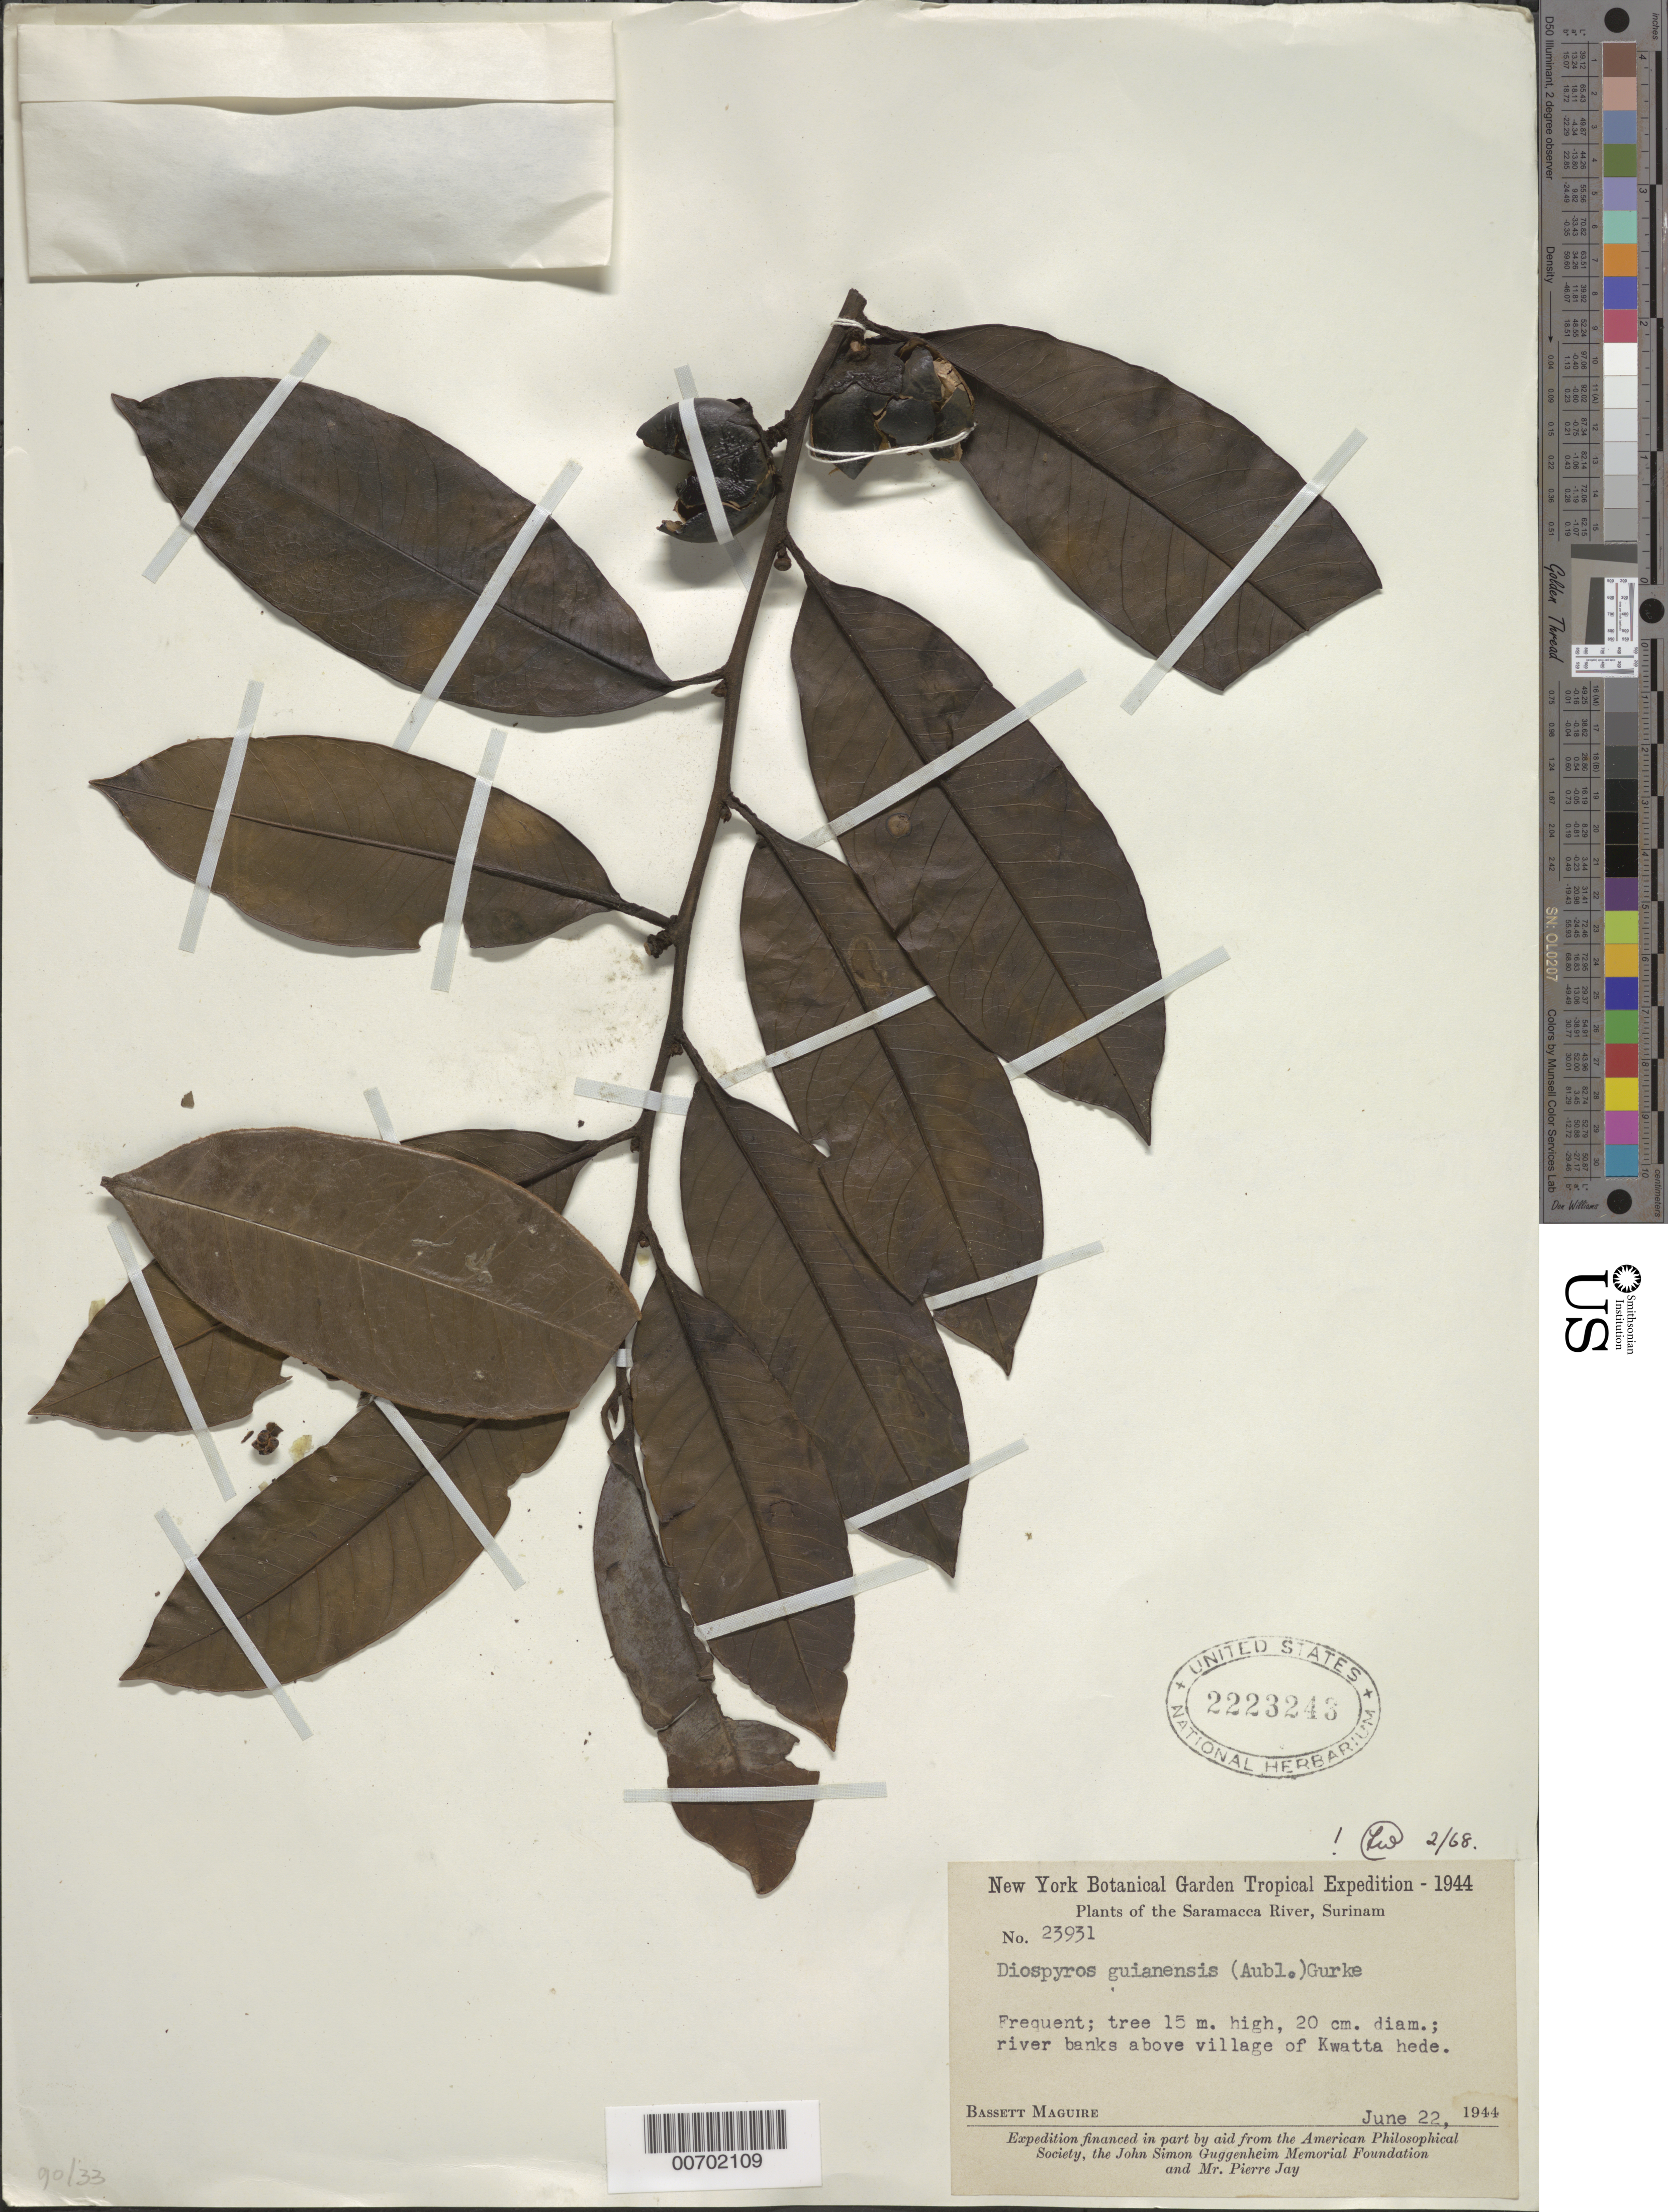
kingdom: Plantae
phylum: Tracheophyta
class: Magnoliopsida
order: Ericales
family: Ebenaceae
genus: Diospyros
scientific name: Diospyros guianensis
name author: (Aubl.) Gürke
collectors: B. Maguire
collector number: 23931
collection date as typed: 22-Jun-44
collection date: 1944-06-22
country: Suriname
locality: Saramacca River, rear of Kwatta hede village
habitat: Along river banks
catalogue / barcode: US 2223243